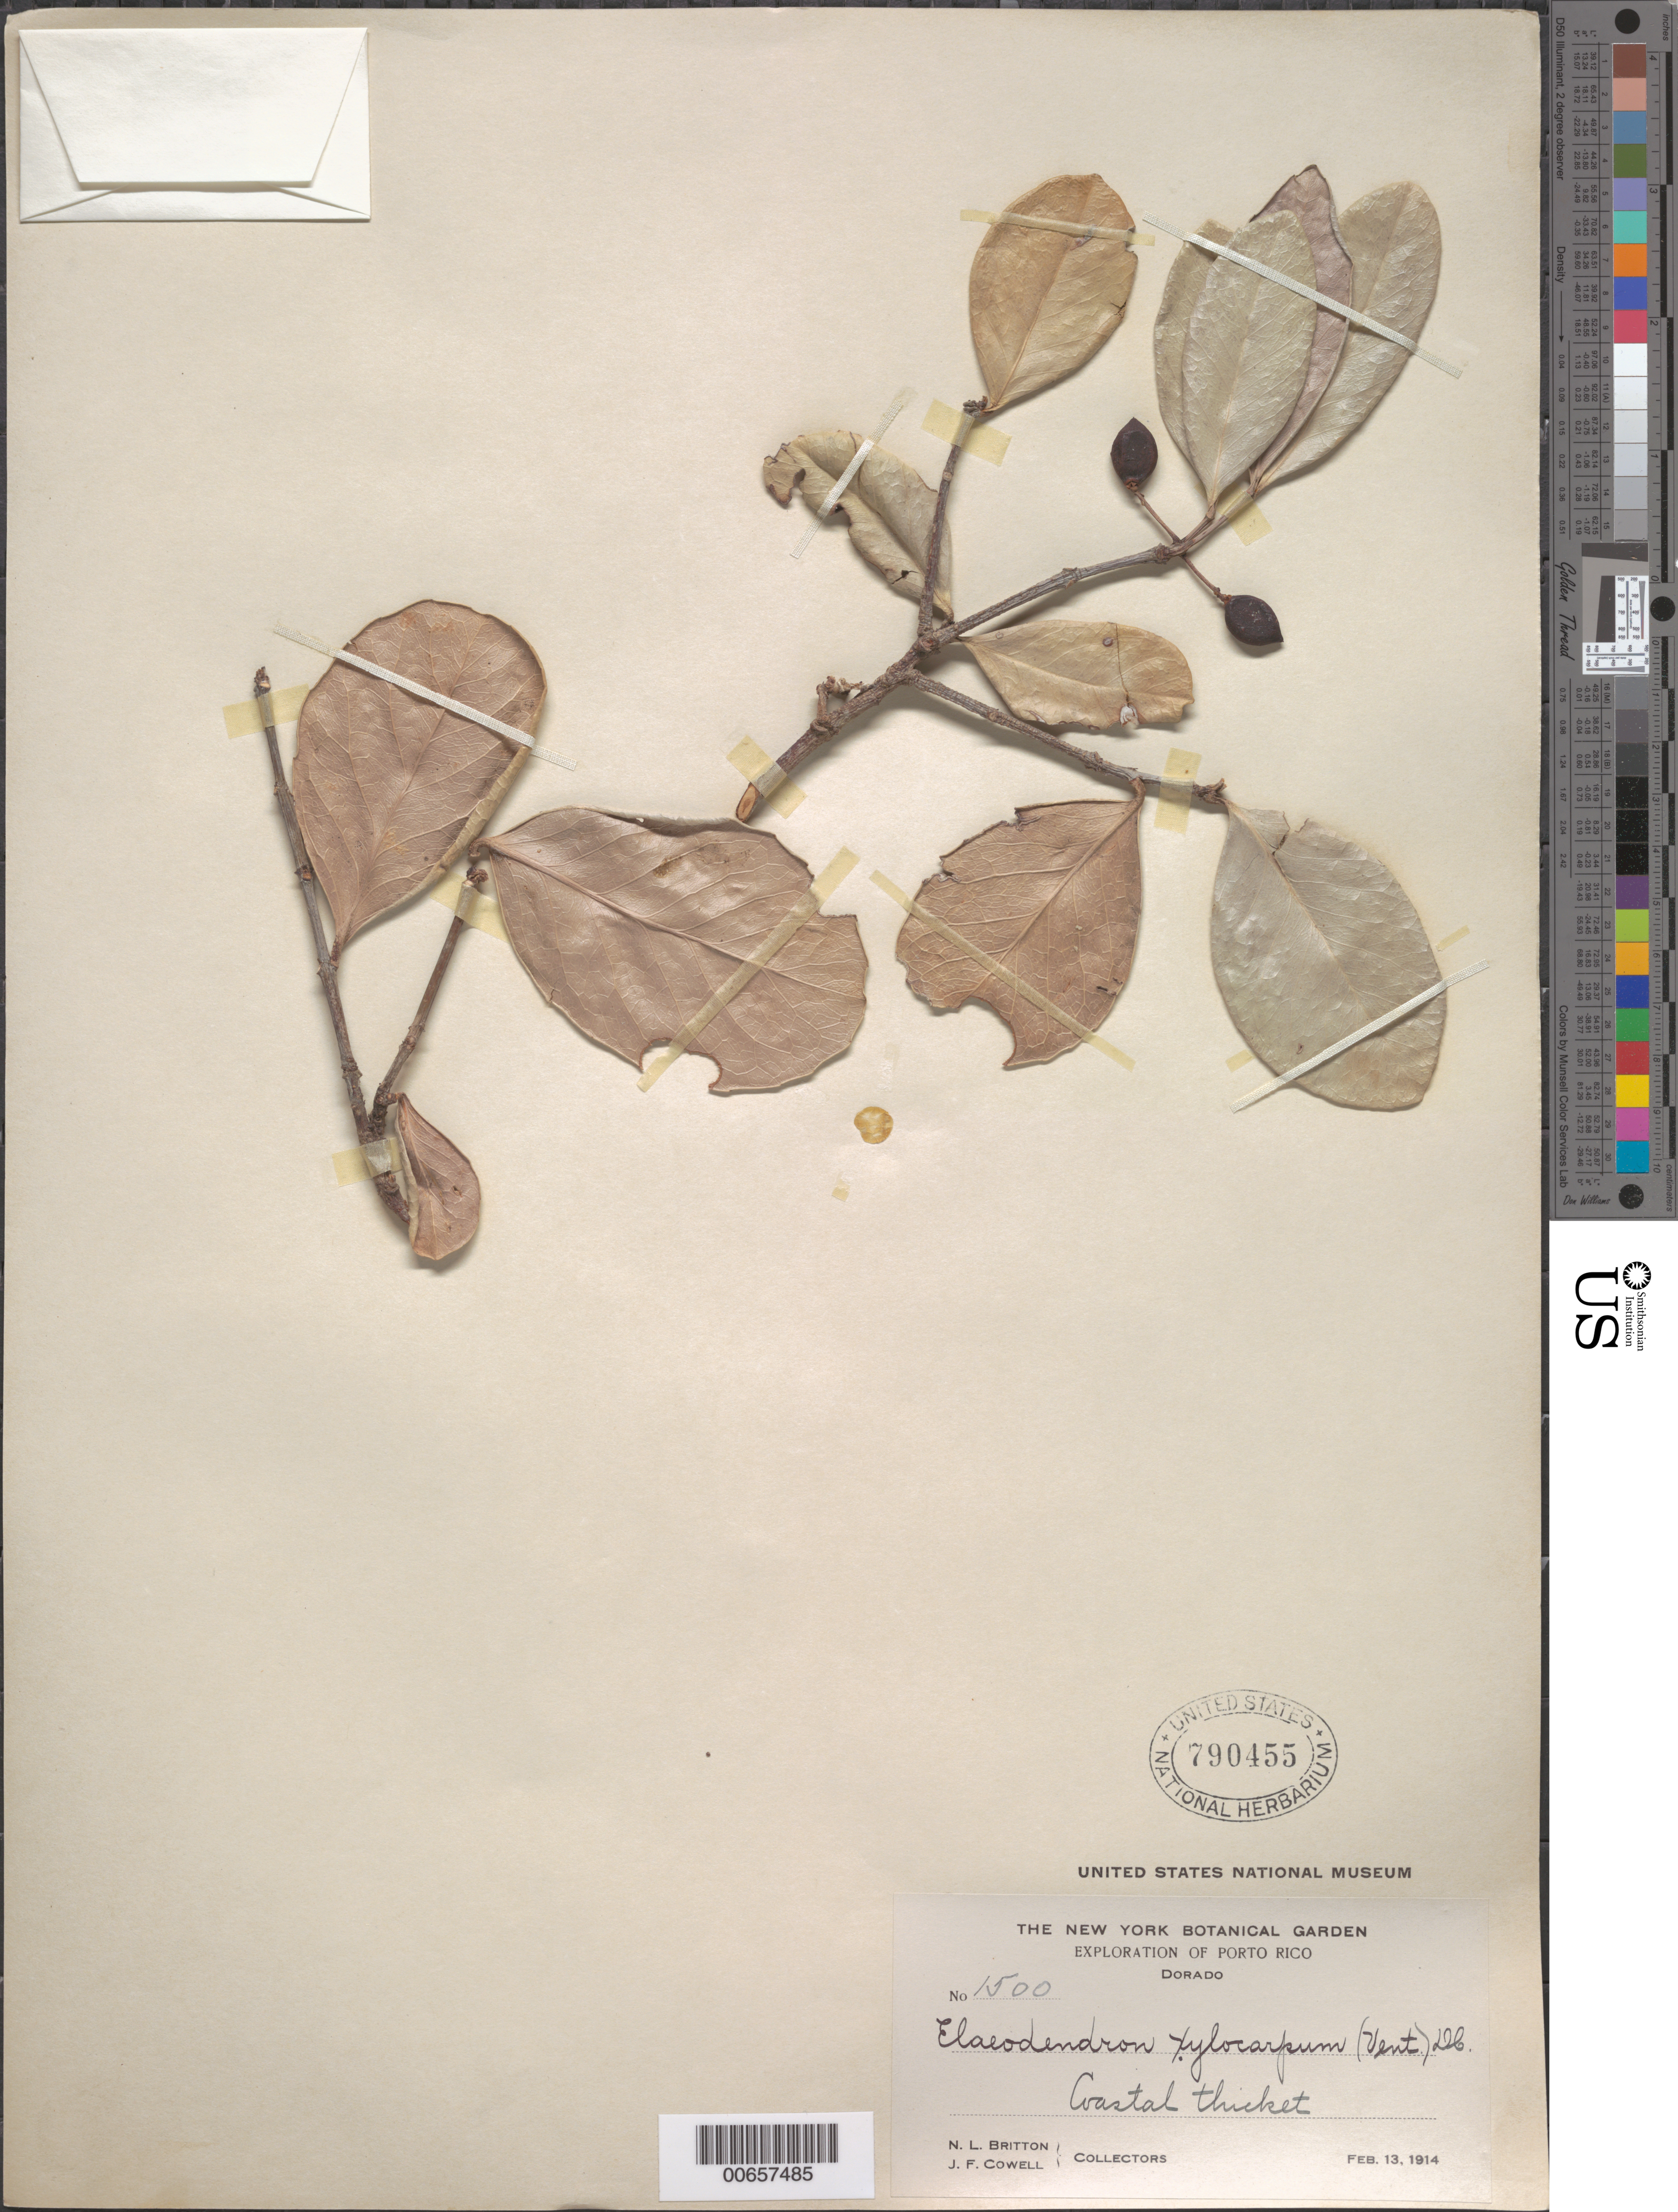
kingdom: Plantae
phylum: Tracheophyta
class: Magnoliopsida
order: Celastrales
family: Celastraceae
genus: Elaeodendron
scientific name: Elaeodendron xylocarpum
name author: (Vent.) DC.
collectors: N. Britton & J. F. Cowell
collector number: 1500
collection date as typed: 13 Feb 1914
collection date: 1914-02-13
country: Puerto Rico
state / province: Dorado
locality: Dorado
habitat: Coastal thicket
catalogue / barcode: US 790455